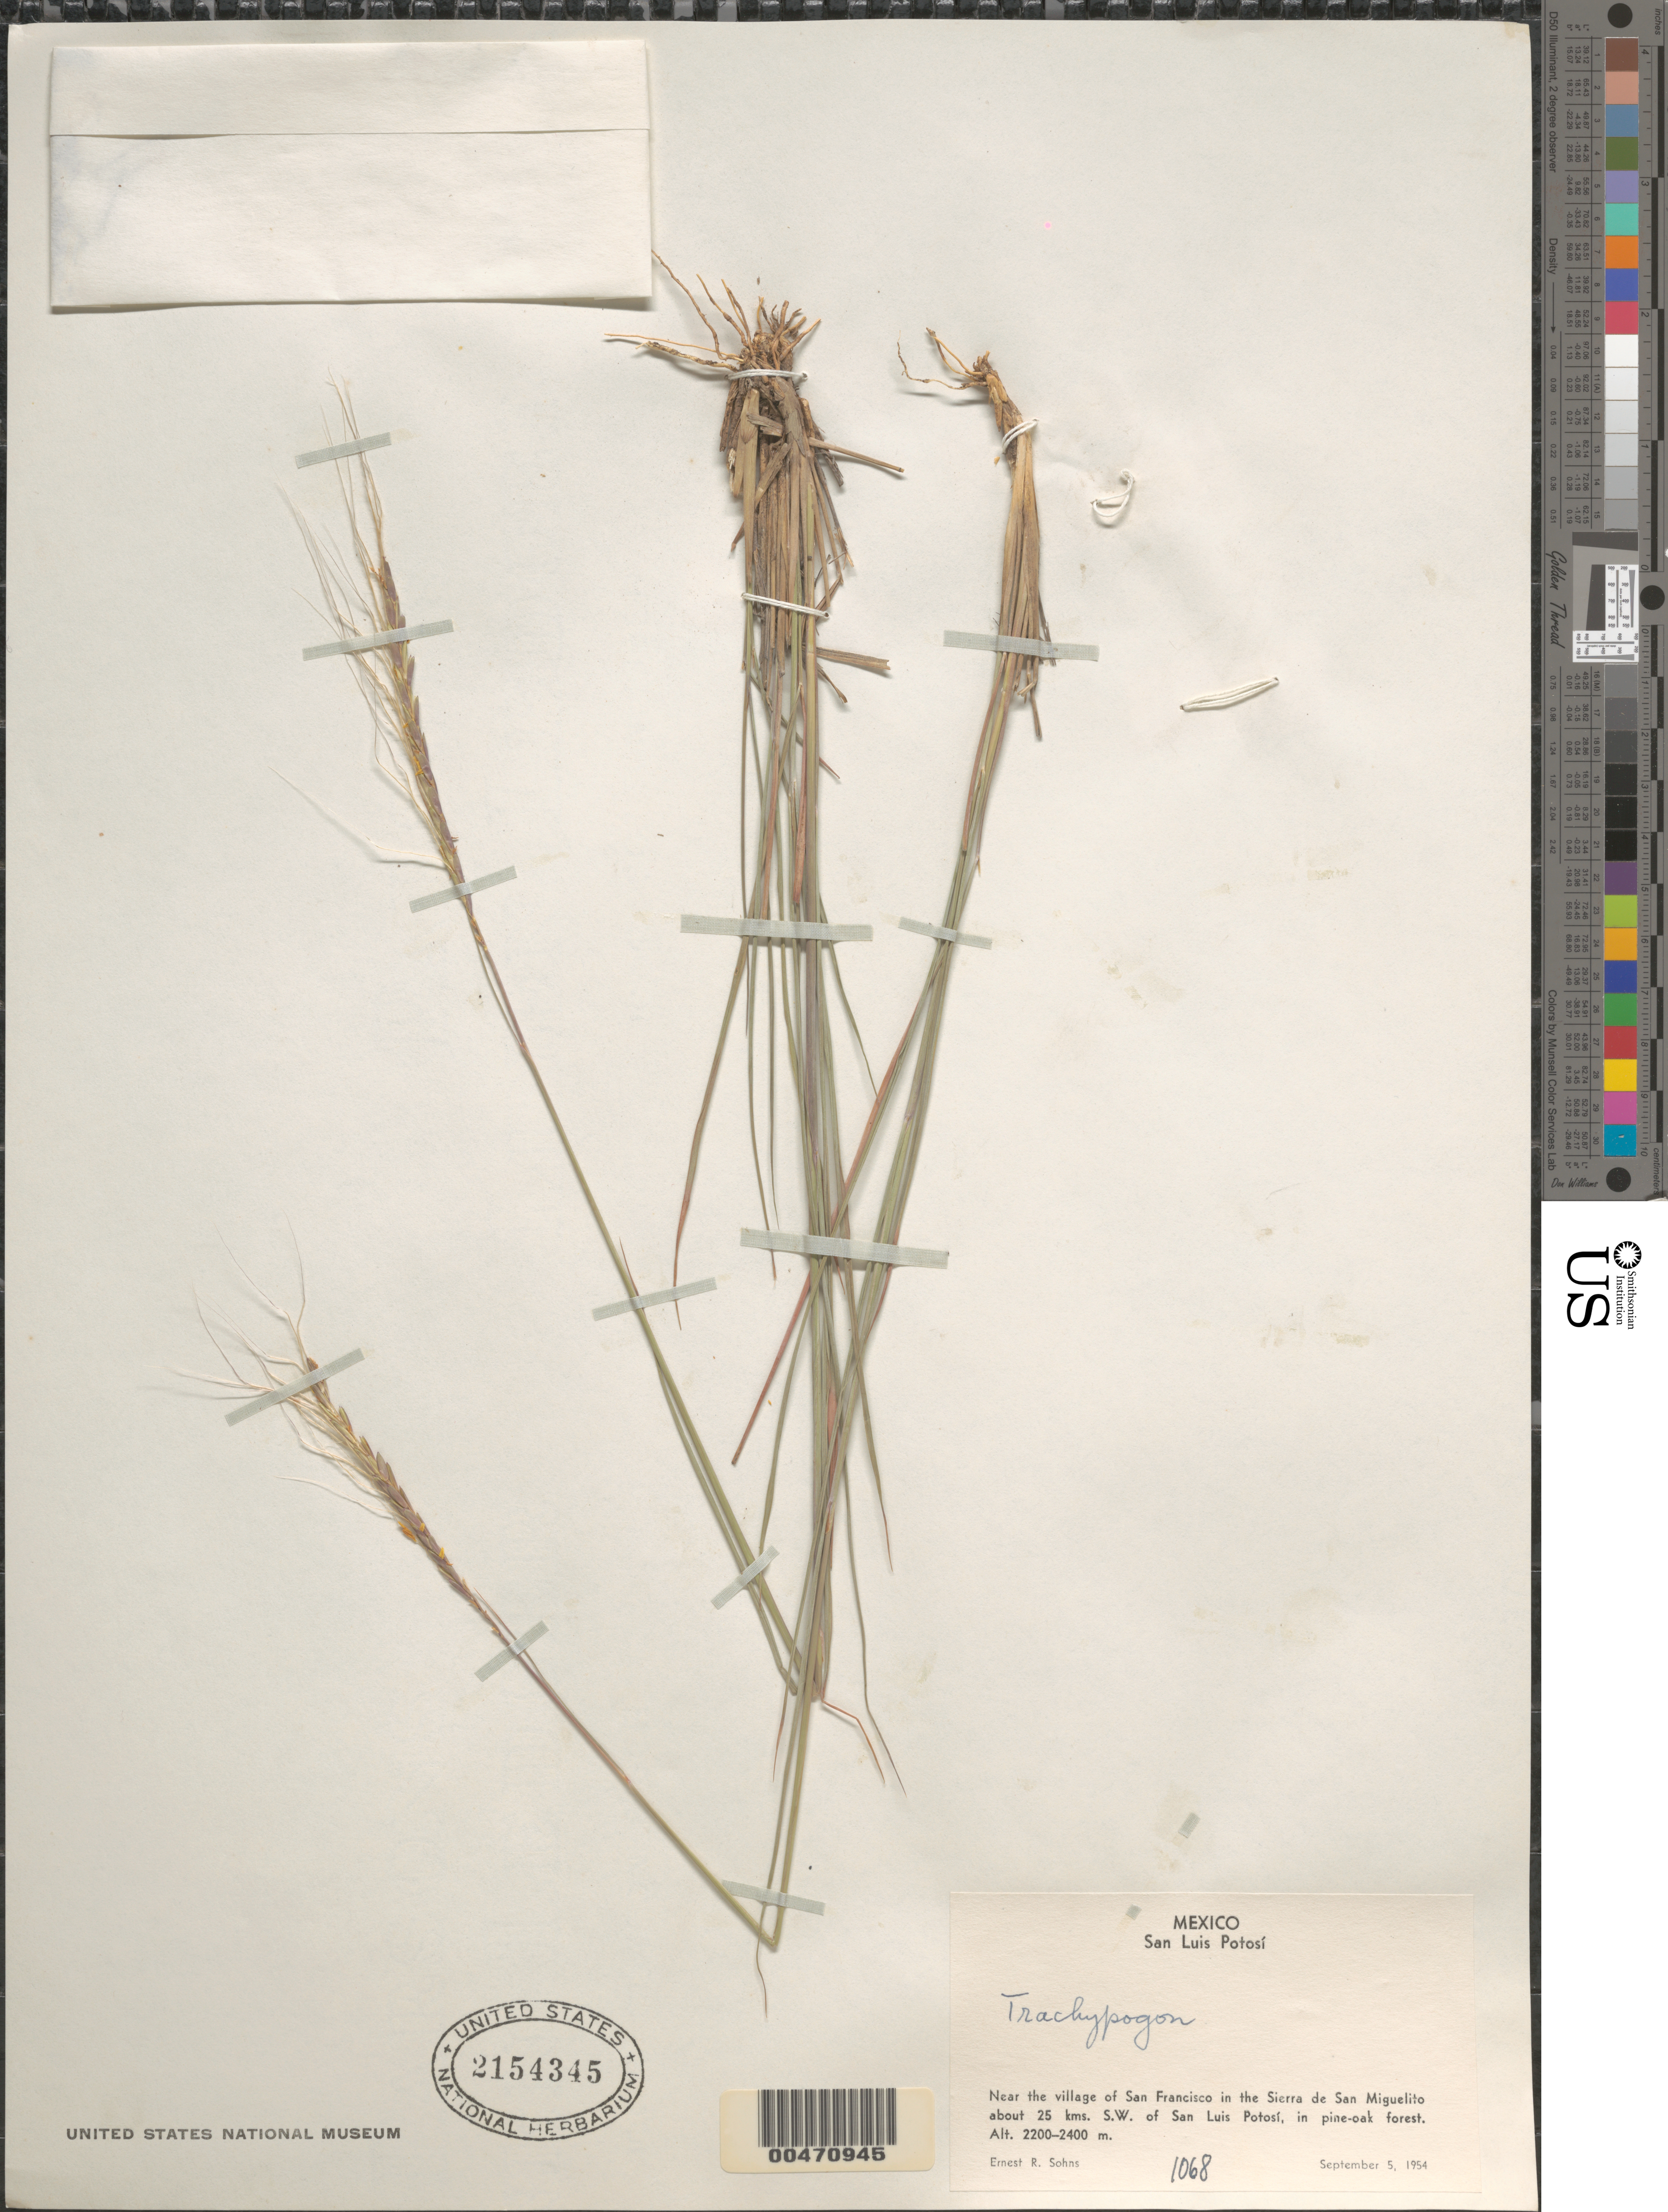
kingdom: Plantae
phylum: Tracheophyta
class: Liliopsida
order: Poales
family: Poaceae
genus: Trachypogon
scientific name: Trachypogon montufari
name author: (Kunth) Nees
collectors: E. R. Sohns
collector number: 1068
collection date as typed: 5 Sep 1954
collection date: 1954-09-05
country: Mexico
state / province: San Luis Potosi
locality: Near the village of San Francisco in the Sierra de San Miguelito about 25 km SW of San Luis Potosí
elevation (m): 2200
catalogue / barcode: US 2154345